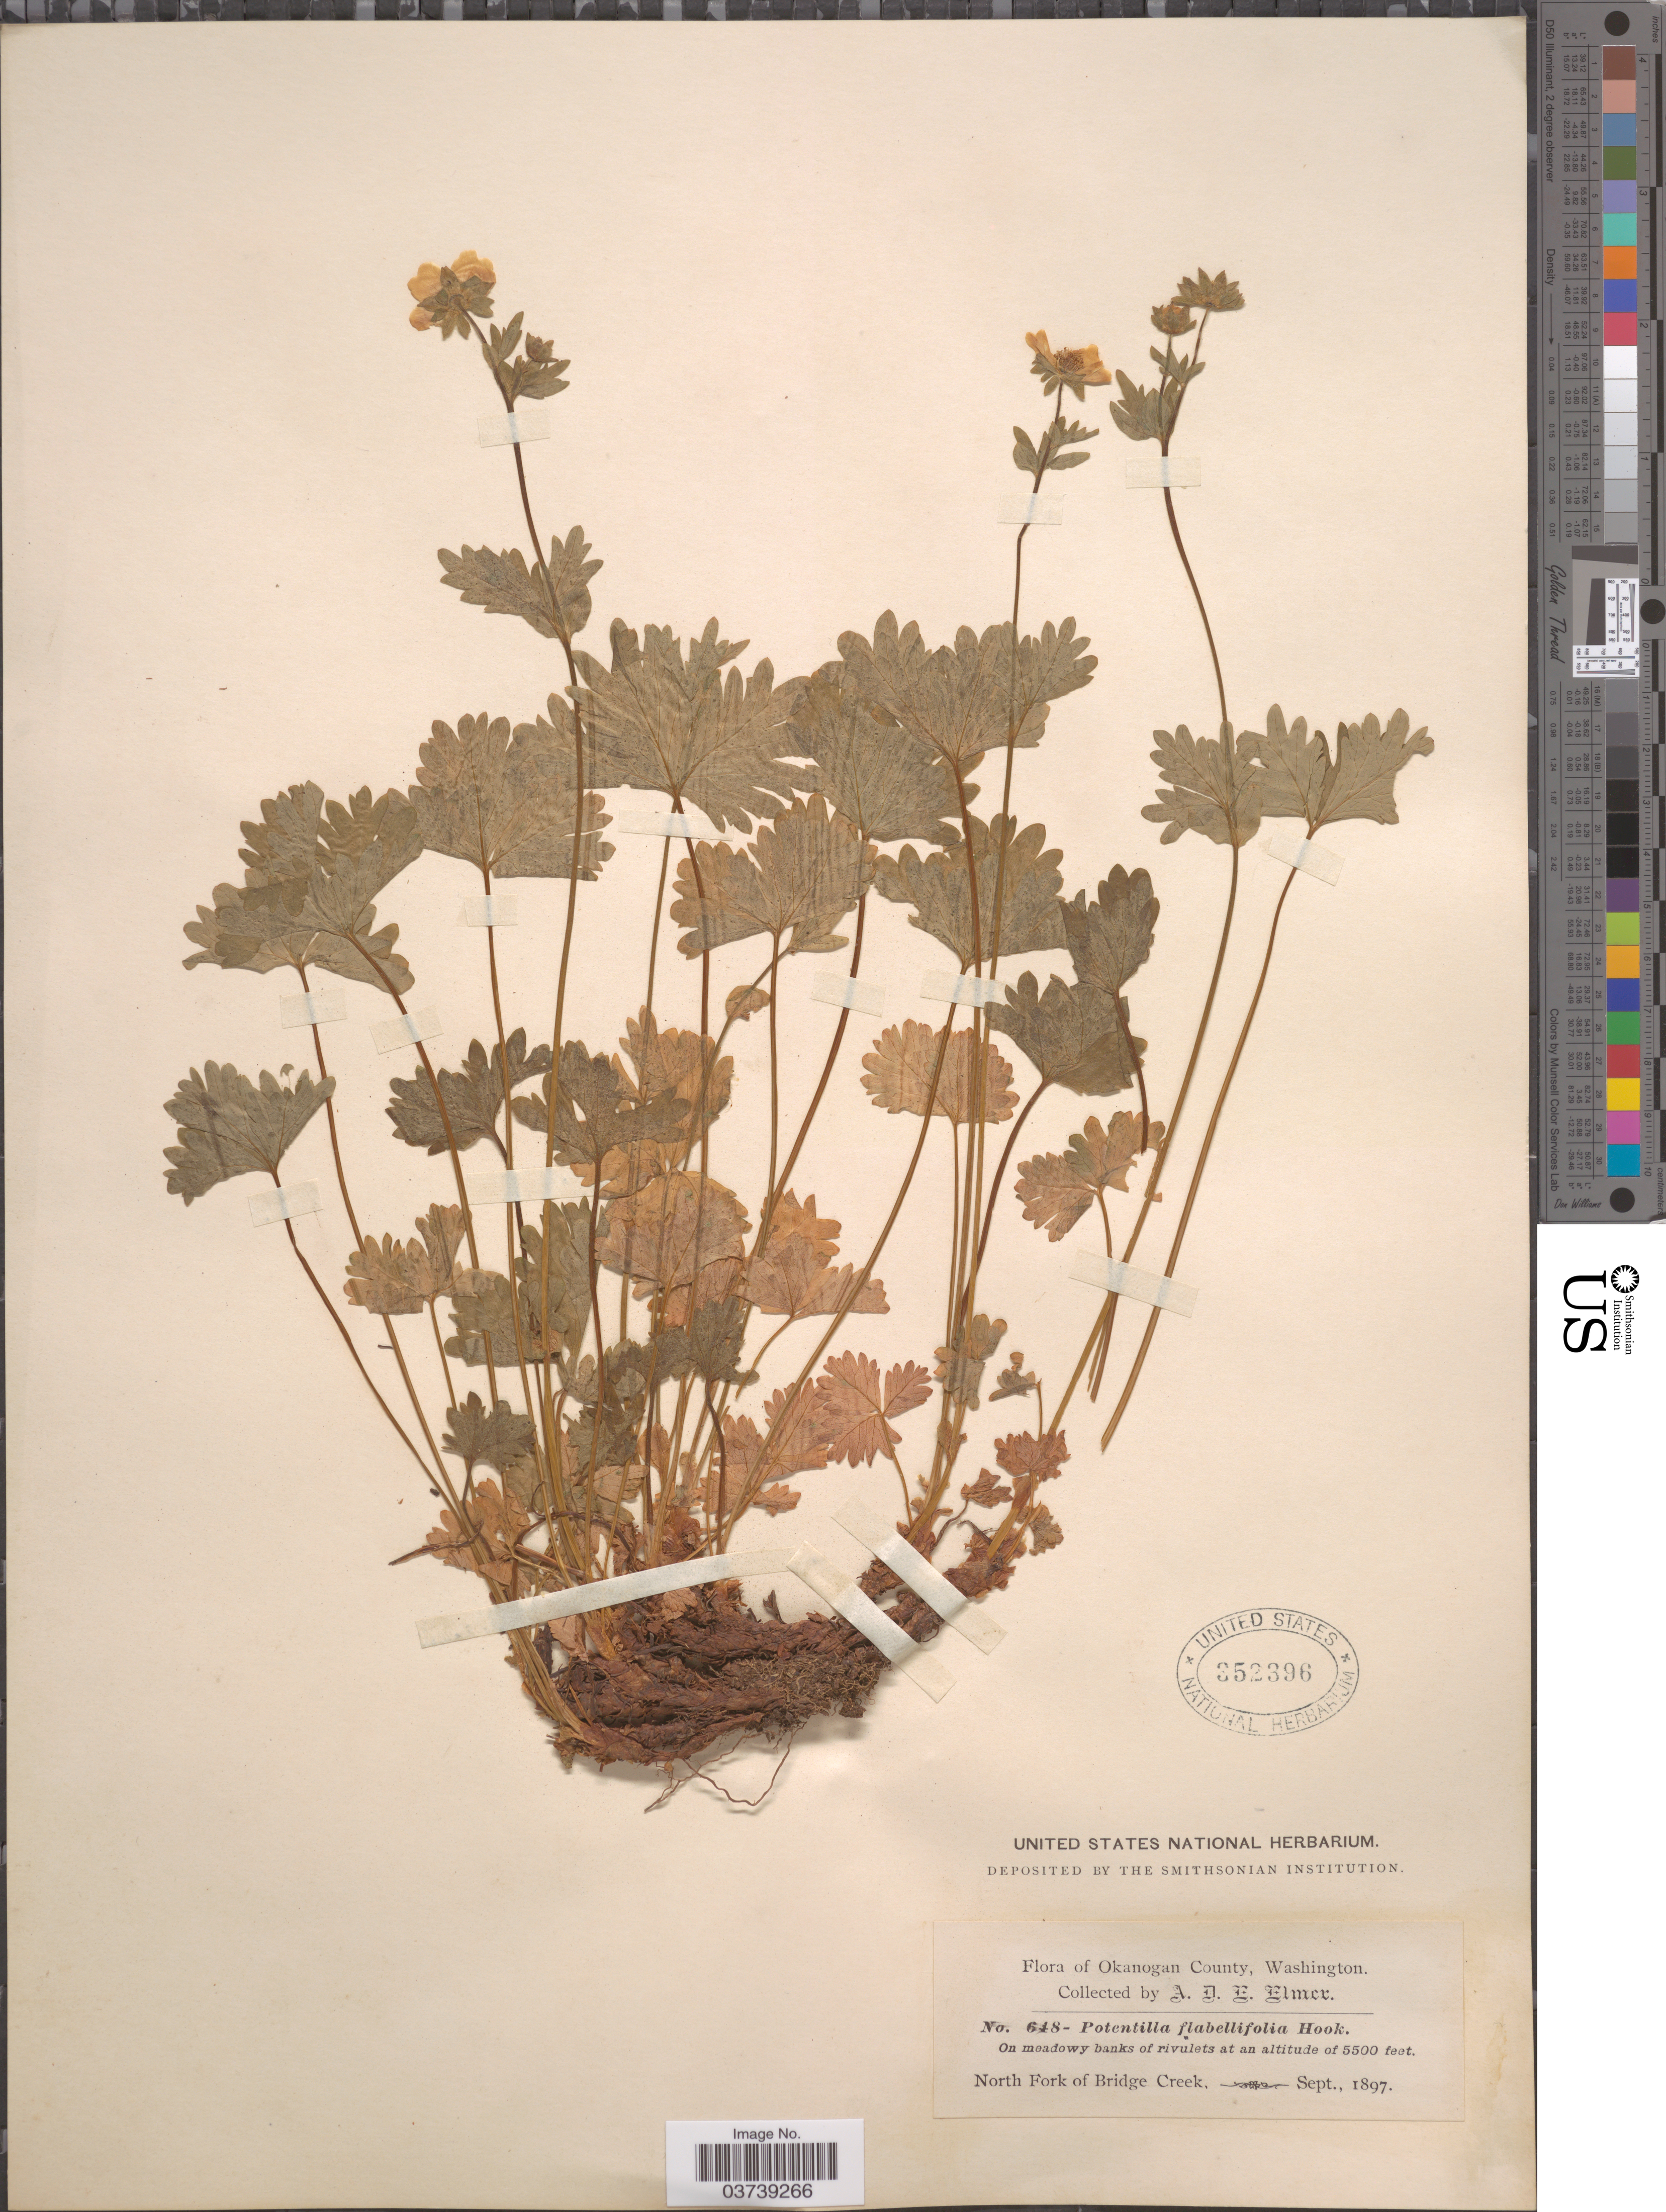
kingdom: Plantae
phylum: Tracheophyta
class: Magnoliopsida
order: Rosales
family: Rosaceae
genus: Potentilla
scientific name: Potentilla flabellifolia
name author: Hook. ex Torr. & A. Gray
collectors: A. D. E. Elmer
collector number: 648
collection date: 1897-09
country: United States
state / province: Washington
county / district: Okanogan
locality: Okanogan County. North Fork of Bridge Creek.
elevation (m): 1676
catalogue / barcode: US 352396